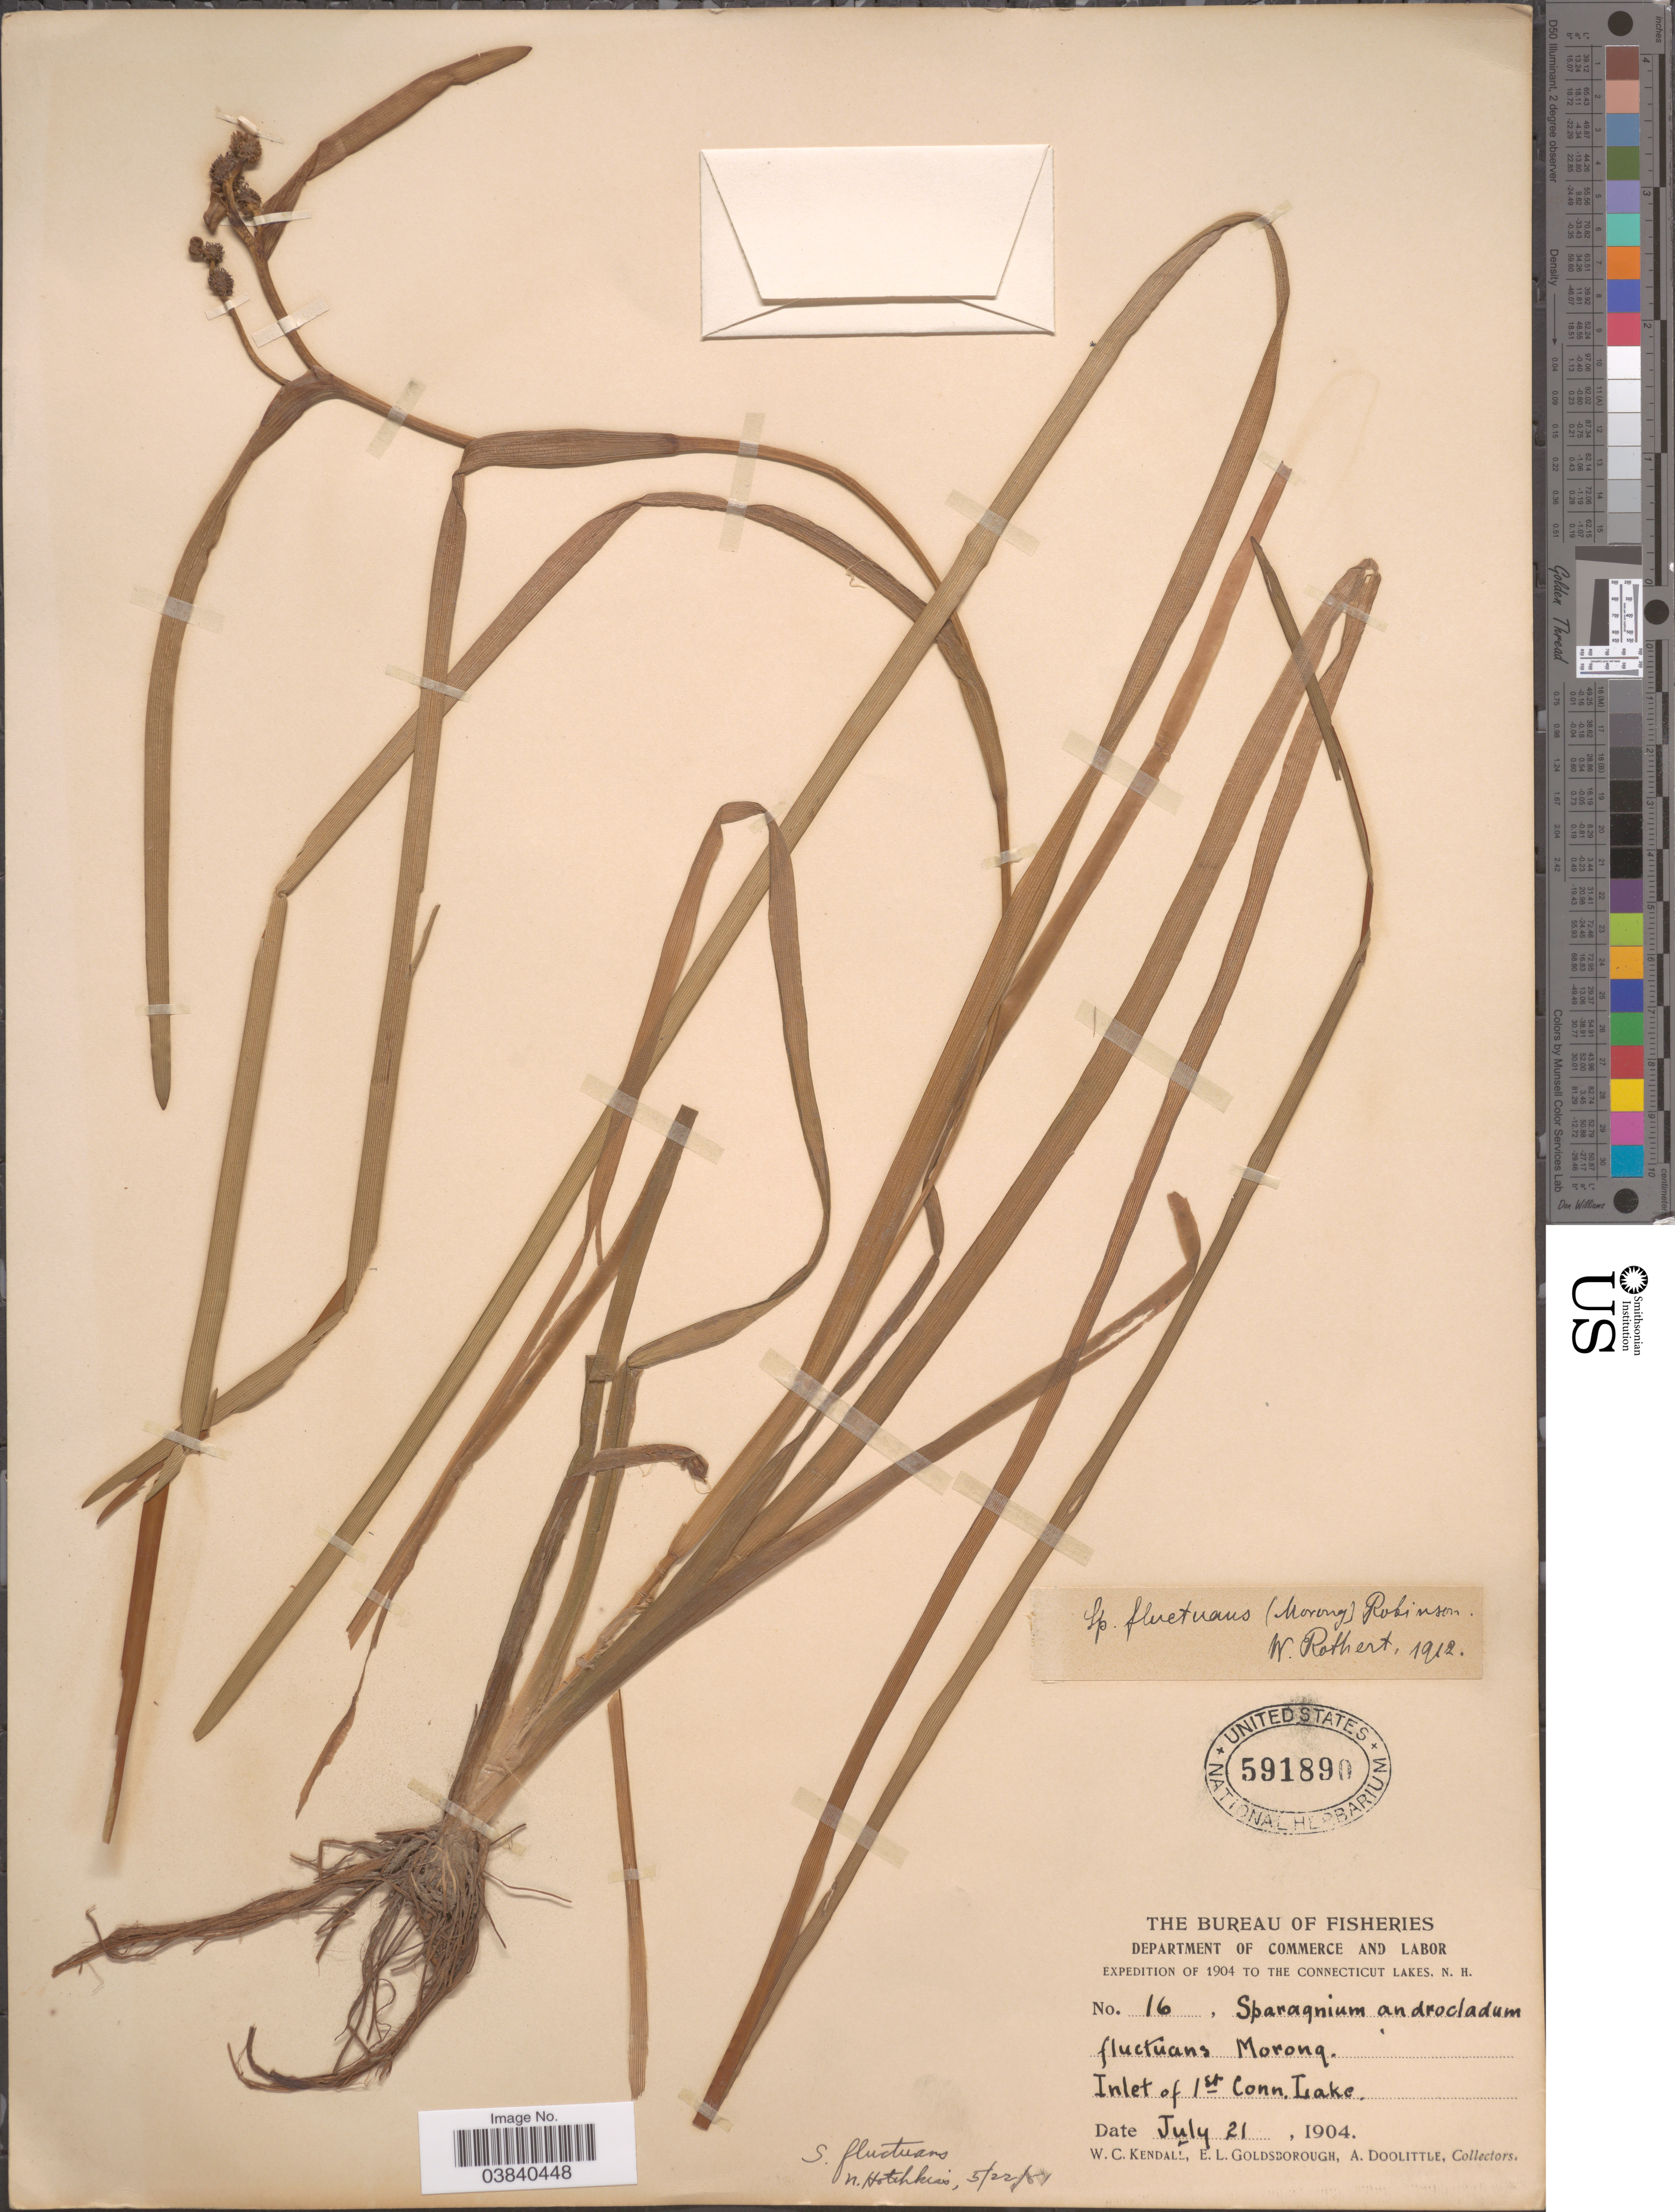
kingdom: Plantae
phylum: Tracheophyta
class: Liliopsida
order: Poales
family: Typhaceae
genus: Sparganium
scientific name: Sparganium fluctuans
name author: (Engelm.) B.L. Rob.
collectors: W. Kendall, E. Goldsborough & A. Doolittle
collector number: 16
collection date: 1904-07-21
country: United States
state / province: New Hampshire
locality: The Connecticut Lakes. Inlet of 1st Conn. Lake.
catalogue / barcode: US 591890